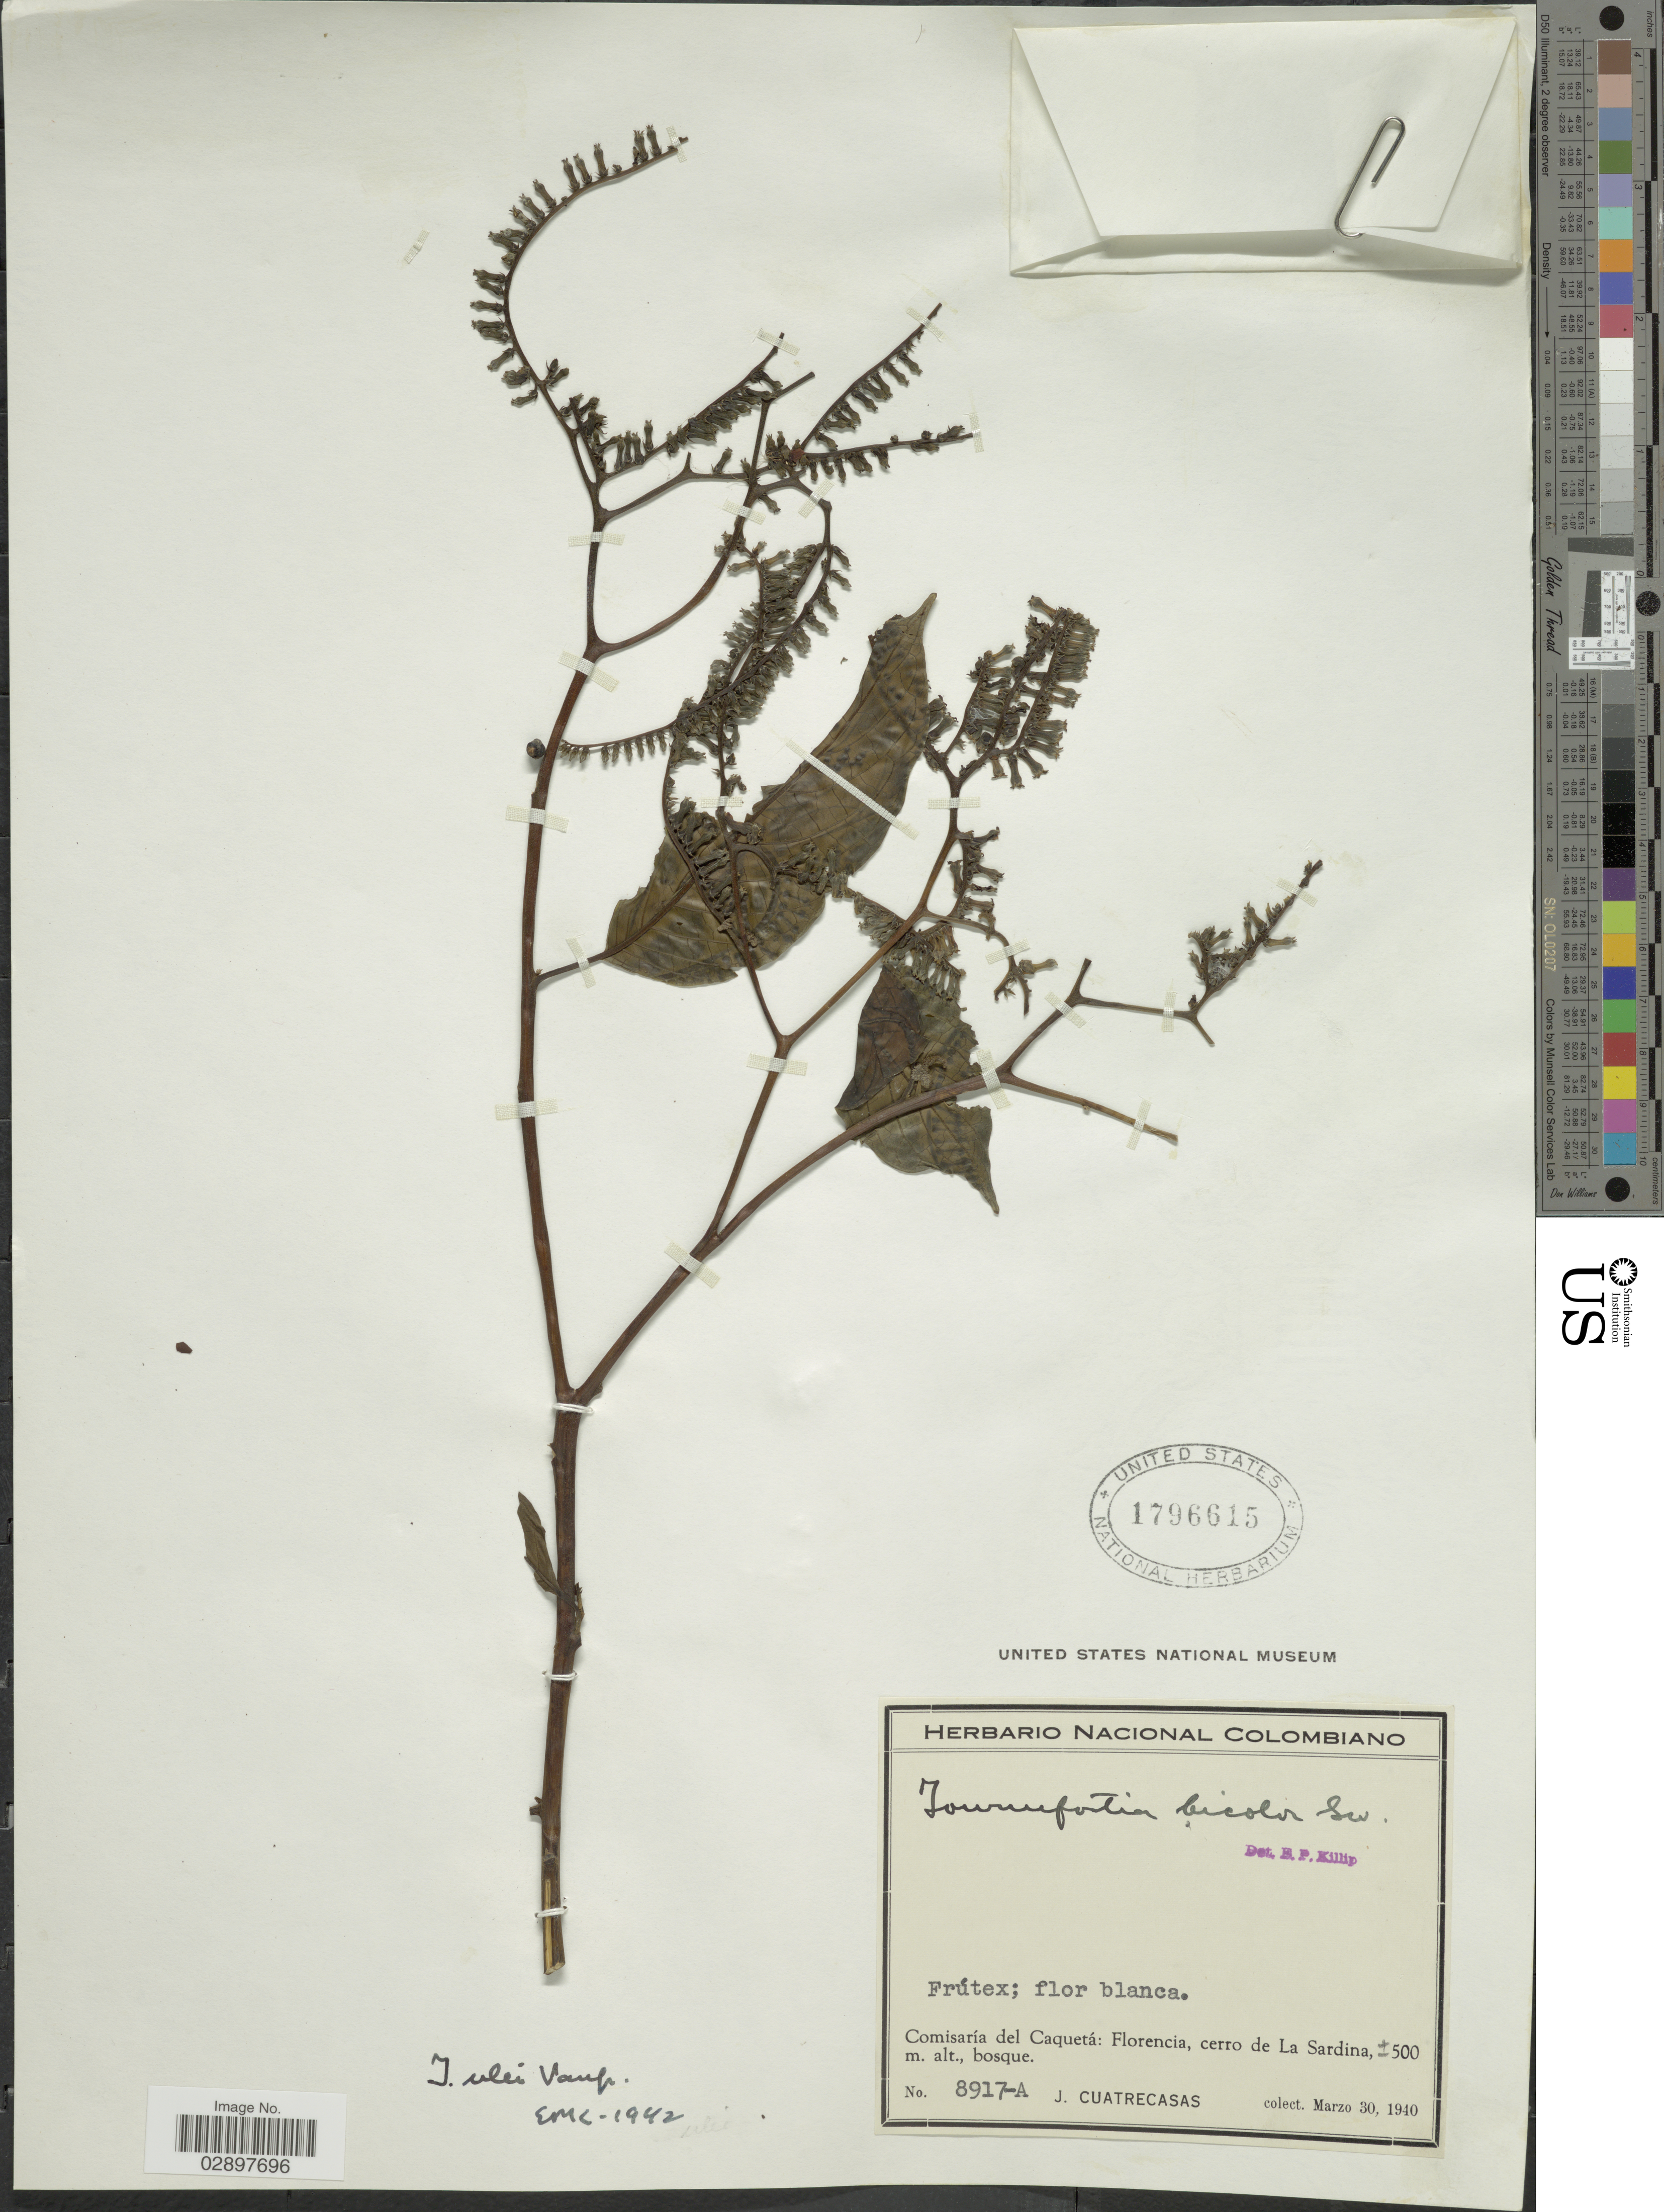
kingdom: Plantae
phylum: Tracheophyta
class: Magnoliopsida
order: Boraginales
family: Heliotropiaceae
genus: Tournefortia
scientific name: Tournefortia ulei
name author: Vaupel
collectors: J. Cuatrecasas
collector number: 8917-A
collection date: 1940-03-30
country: Colombia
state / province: Caquetá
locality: Comisaría del Caquetá: Florencia, cerro de La Sardina.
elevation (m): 500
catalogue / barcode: US 1796615